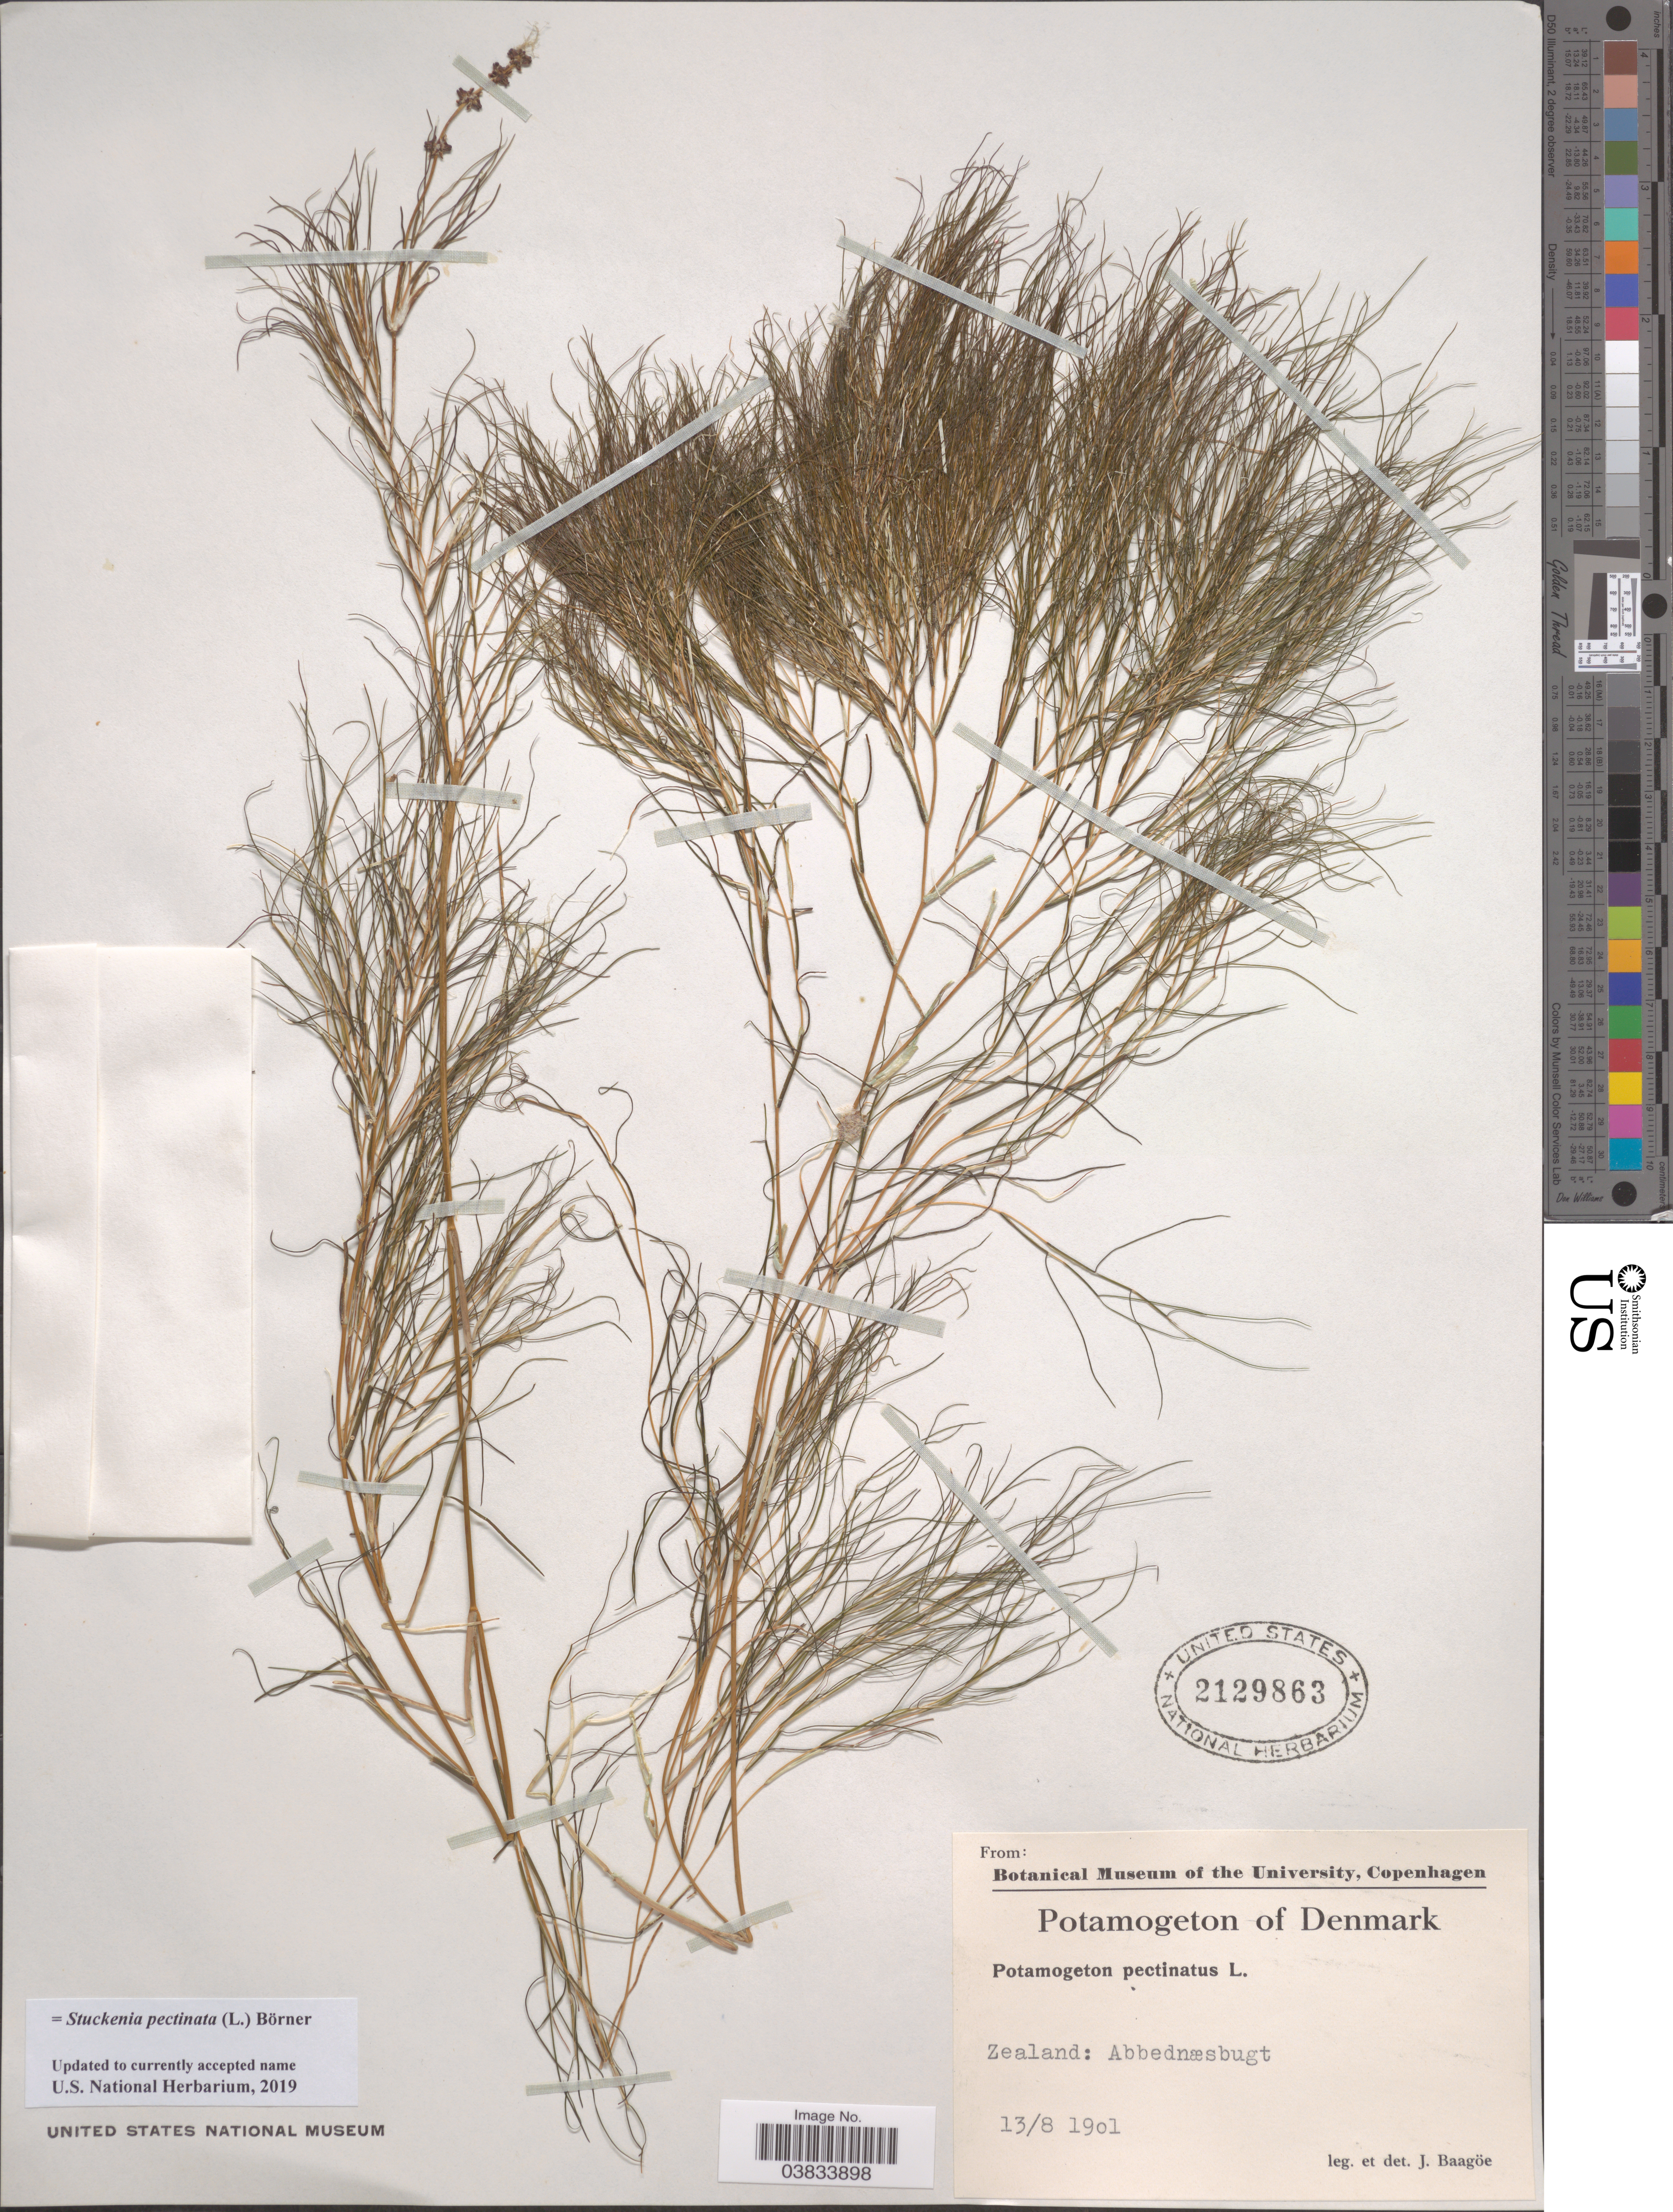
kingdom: Plantae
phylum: Tracheophyta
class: Liliopsida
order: Alismatales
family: Potamogetonaceae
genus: Stuckenia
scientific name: Stuckenia pectinata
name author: (L.) Börner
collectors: J. Baagoe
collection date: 1901-08-13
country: Denmark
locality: Zealand: Abbednæsbugt.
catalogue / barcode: US 2129863